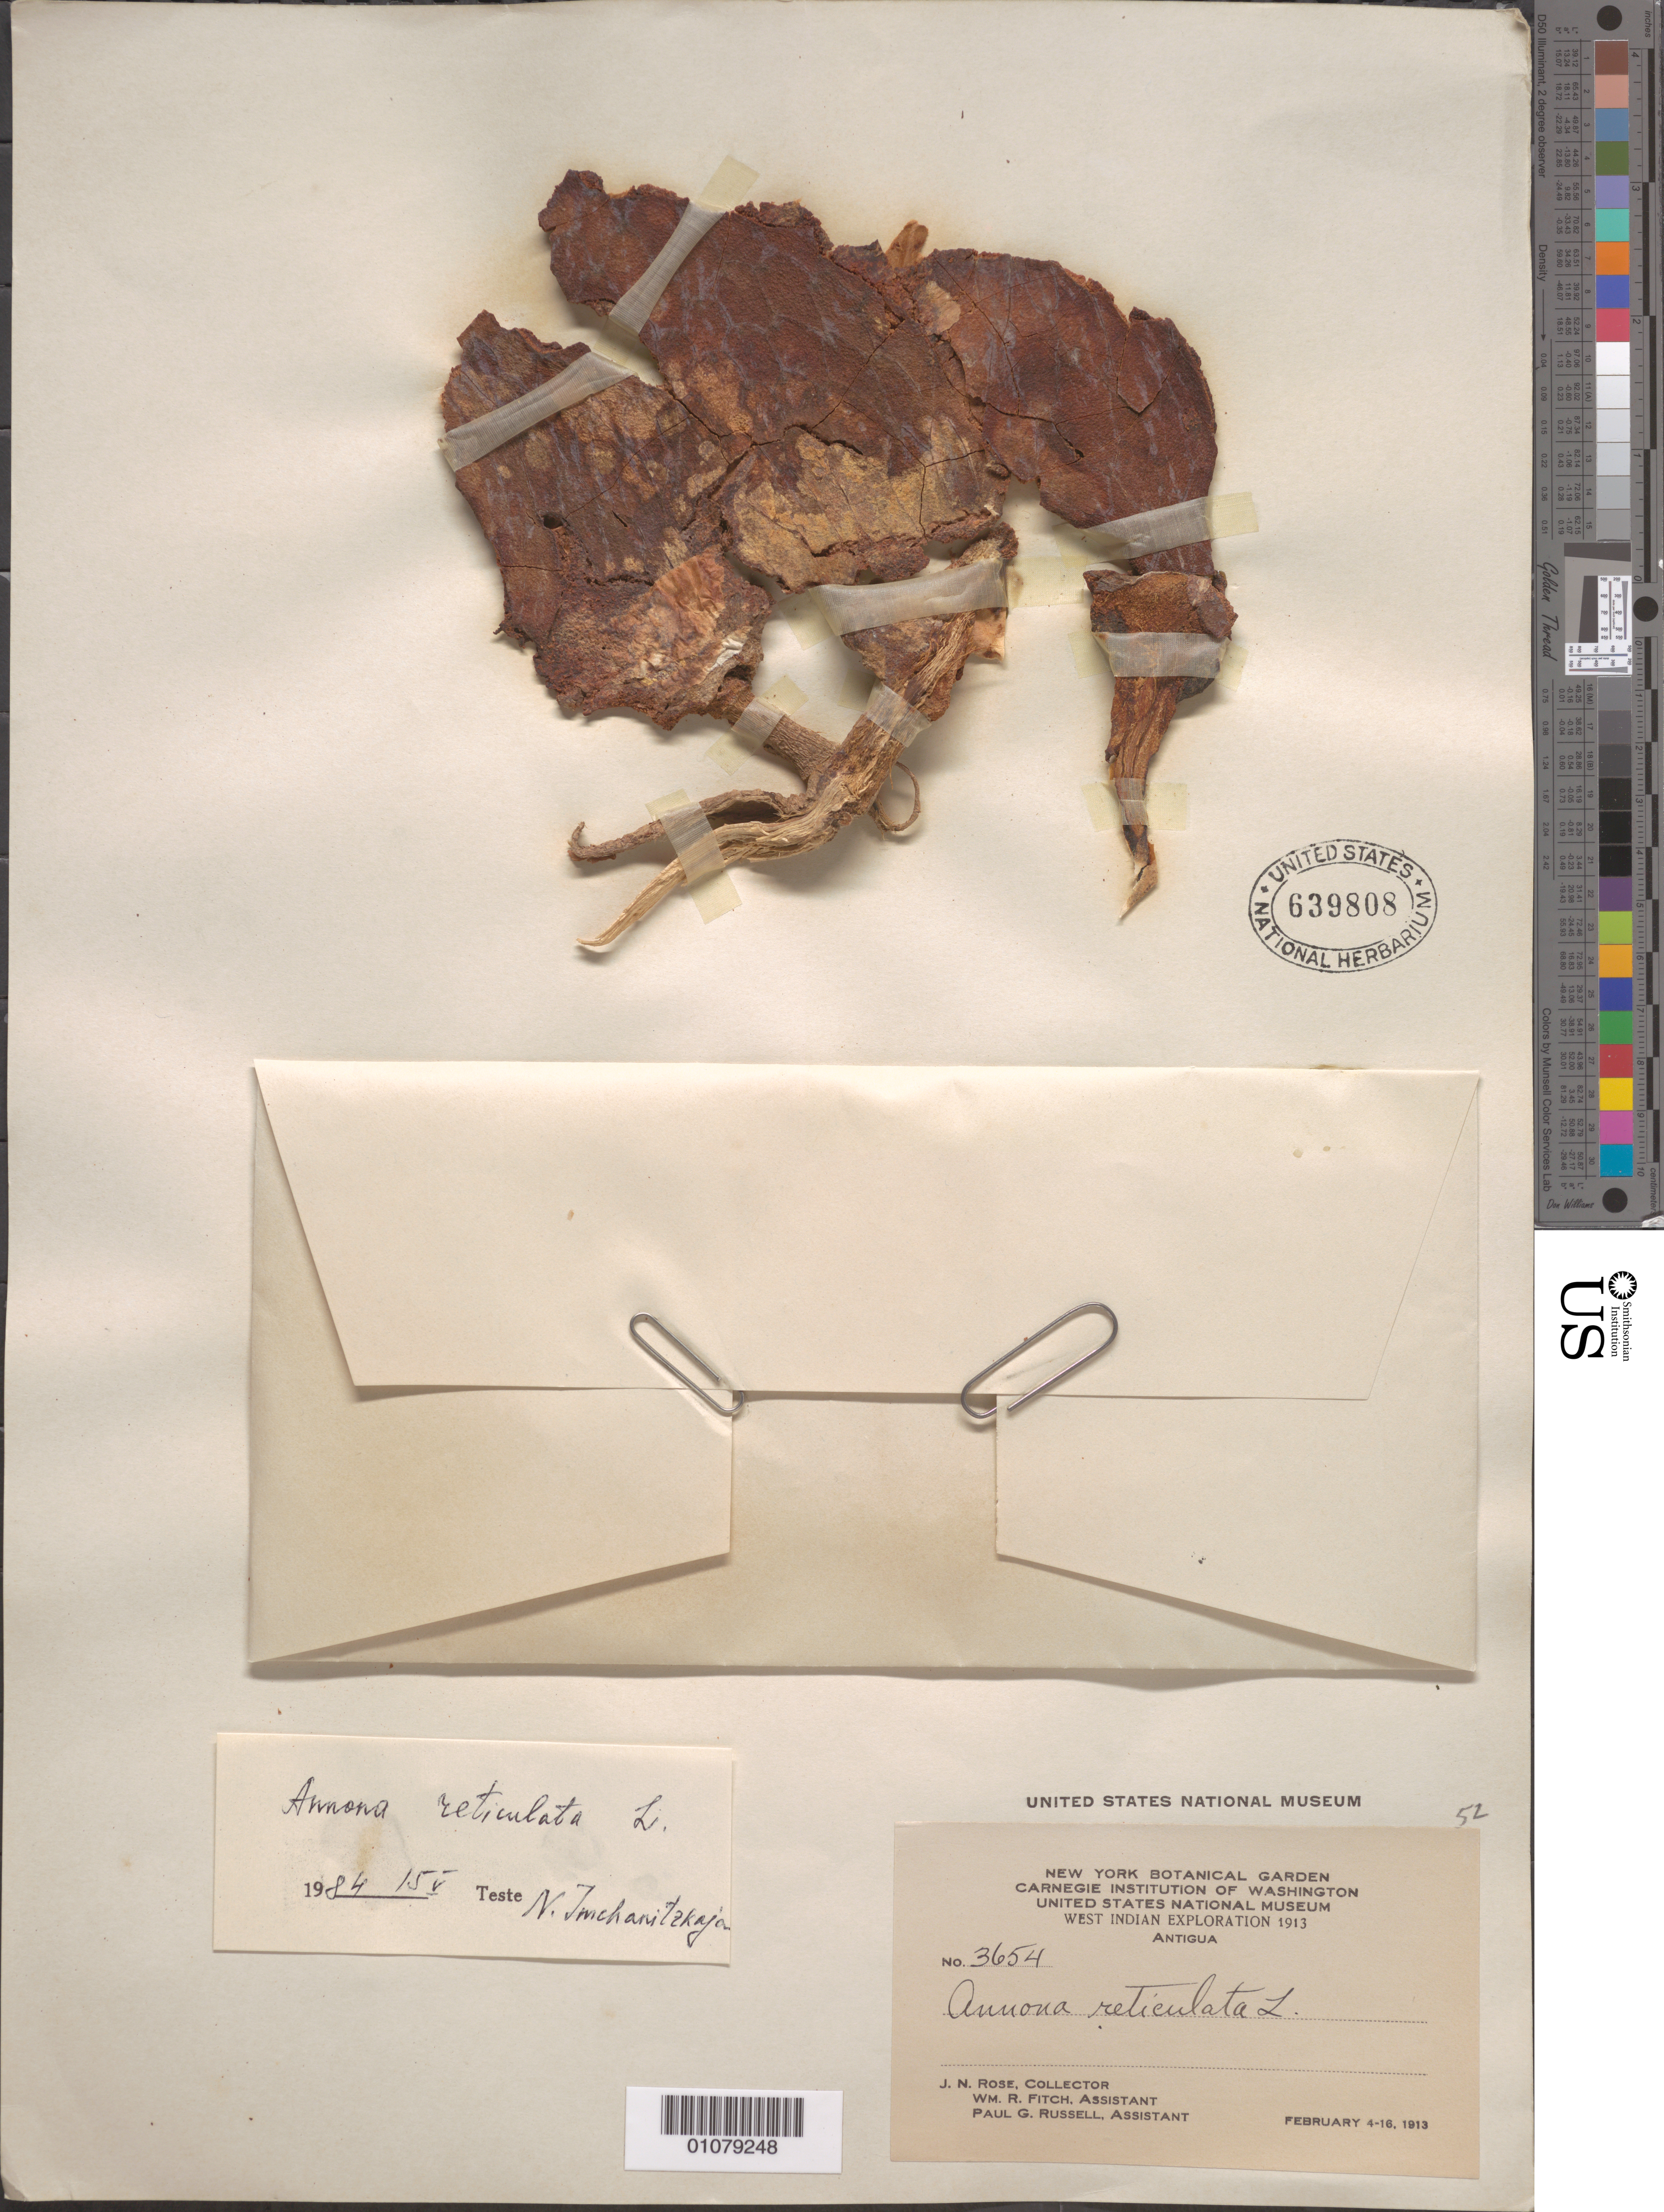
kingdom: Plantae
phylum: Tracheophyta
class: Magnoliopsida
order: Magnoliales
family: Annonaceae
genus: Annona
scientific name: Annona reticulata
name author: L.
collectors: J. N. Rose, W. R. Fitch & P. G. Russell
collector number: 3654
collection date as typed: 04 Feb 1913 to 16 Feb 1913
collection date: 1913-02-04/1913-02-16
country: Antigua and Barbuda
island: Antigua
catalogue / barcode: US 639808